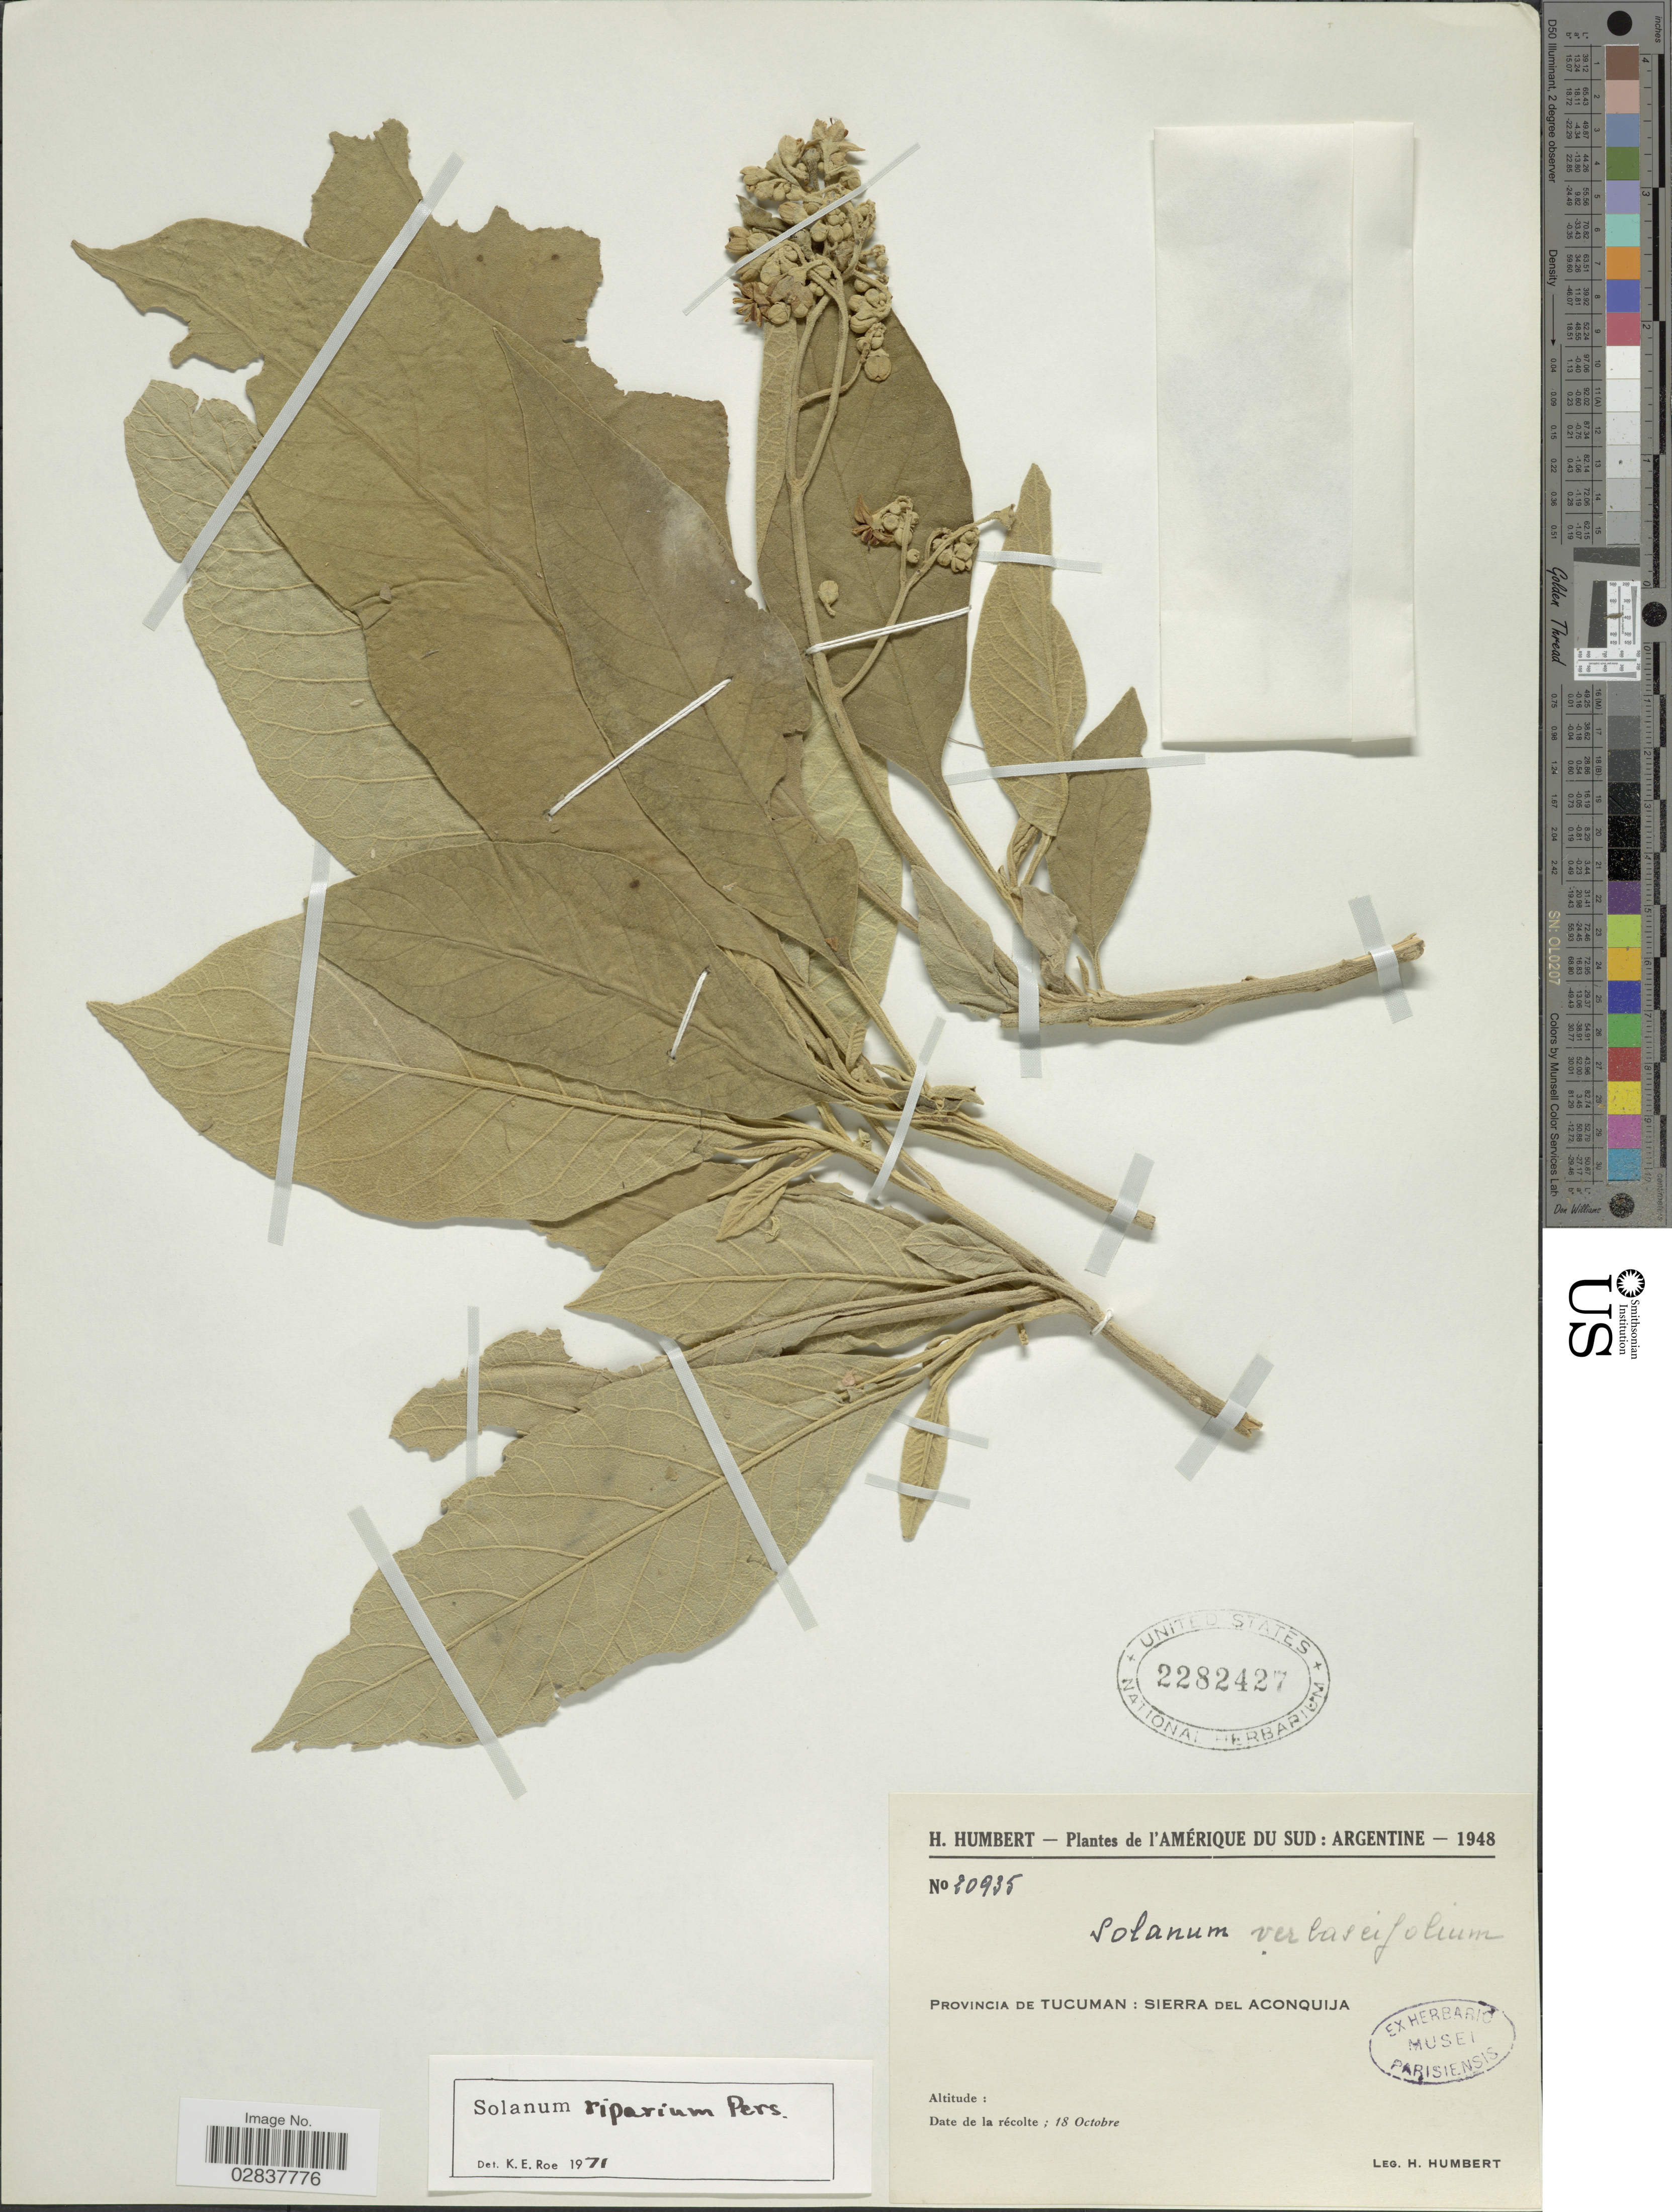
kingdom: Plantae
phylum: Tracheophyta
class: Magnoliopsida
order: Solanales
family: Solanaceae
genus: Solanum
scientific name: Solanum riparium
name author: Pers.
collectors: H. Humbert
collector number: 20935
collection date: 1948-10-18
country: Argentina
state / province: Tucuman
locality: Sierra del Aconquija.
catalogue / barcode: US 2282427